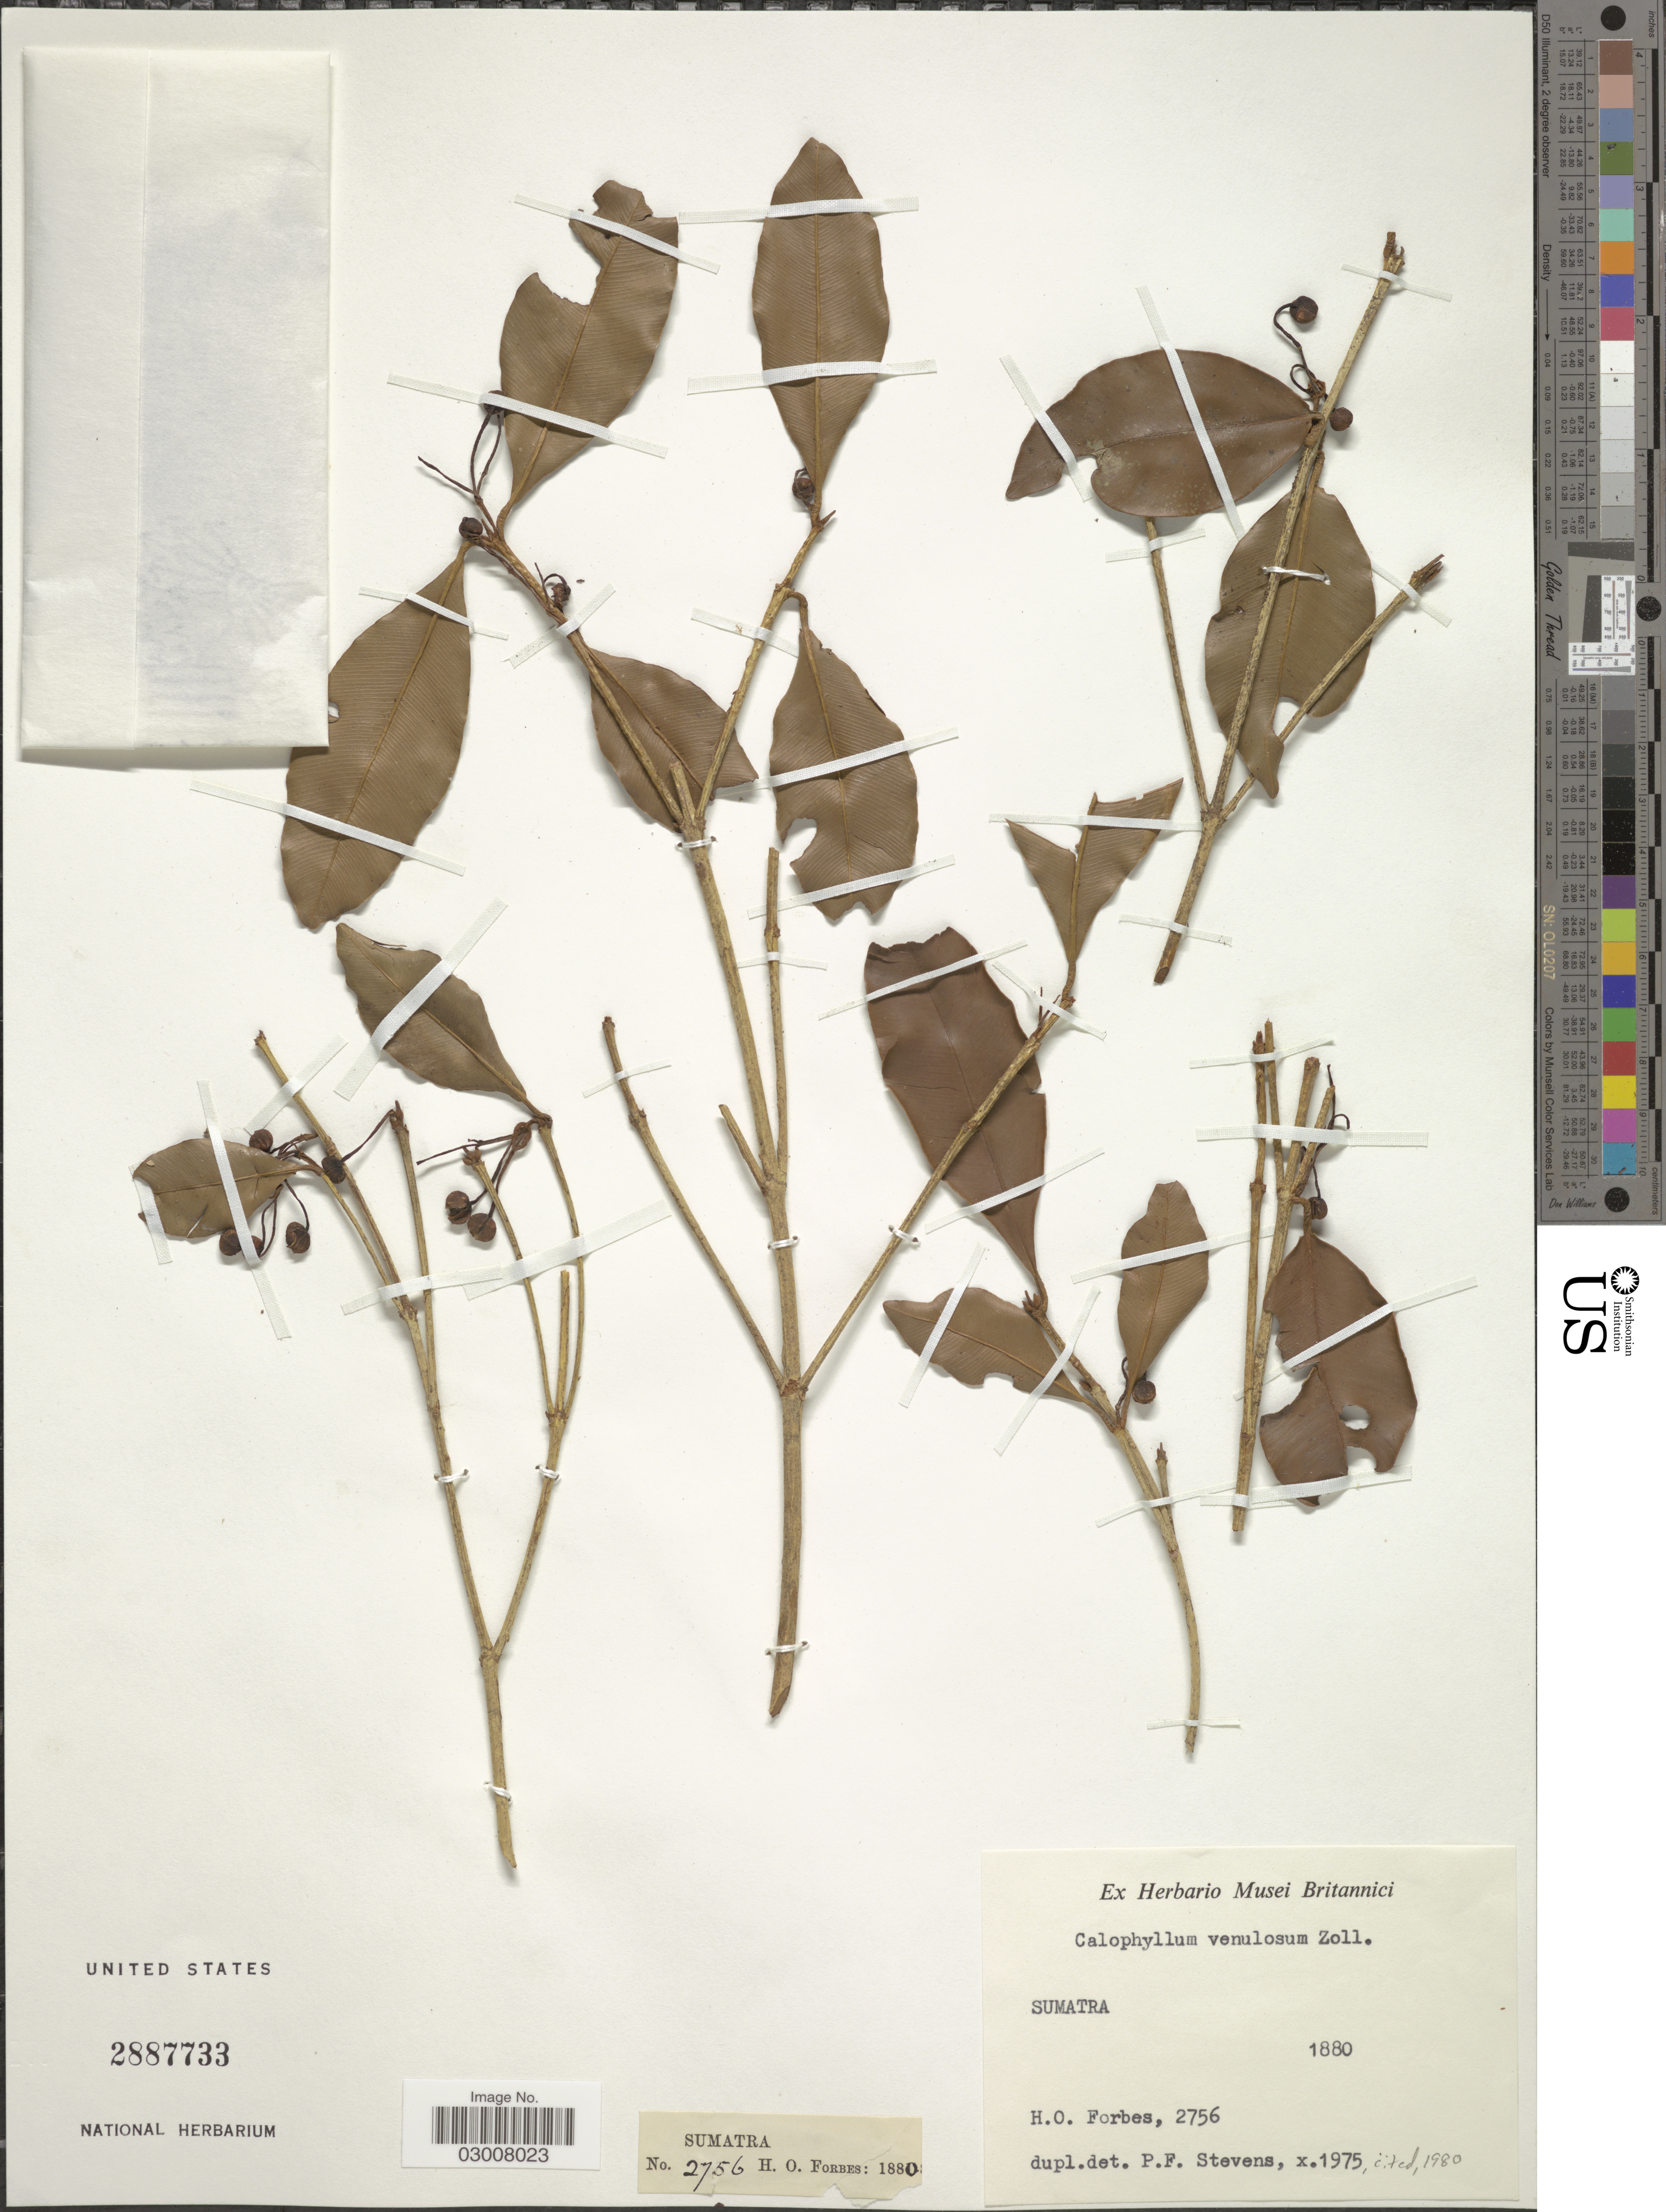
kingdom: Plantae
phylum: Tracheophyta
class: Magnoliopsida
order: Malpighiales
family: Calophyllaceae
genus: Calophyllum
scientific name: Calophyllum venulosum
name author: Zoll.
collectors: H. O. Forbes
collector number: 2756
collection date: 1880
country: Indonesia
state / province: Sumatra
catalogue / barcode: US 2887733